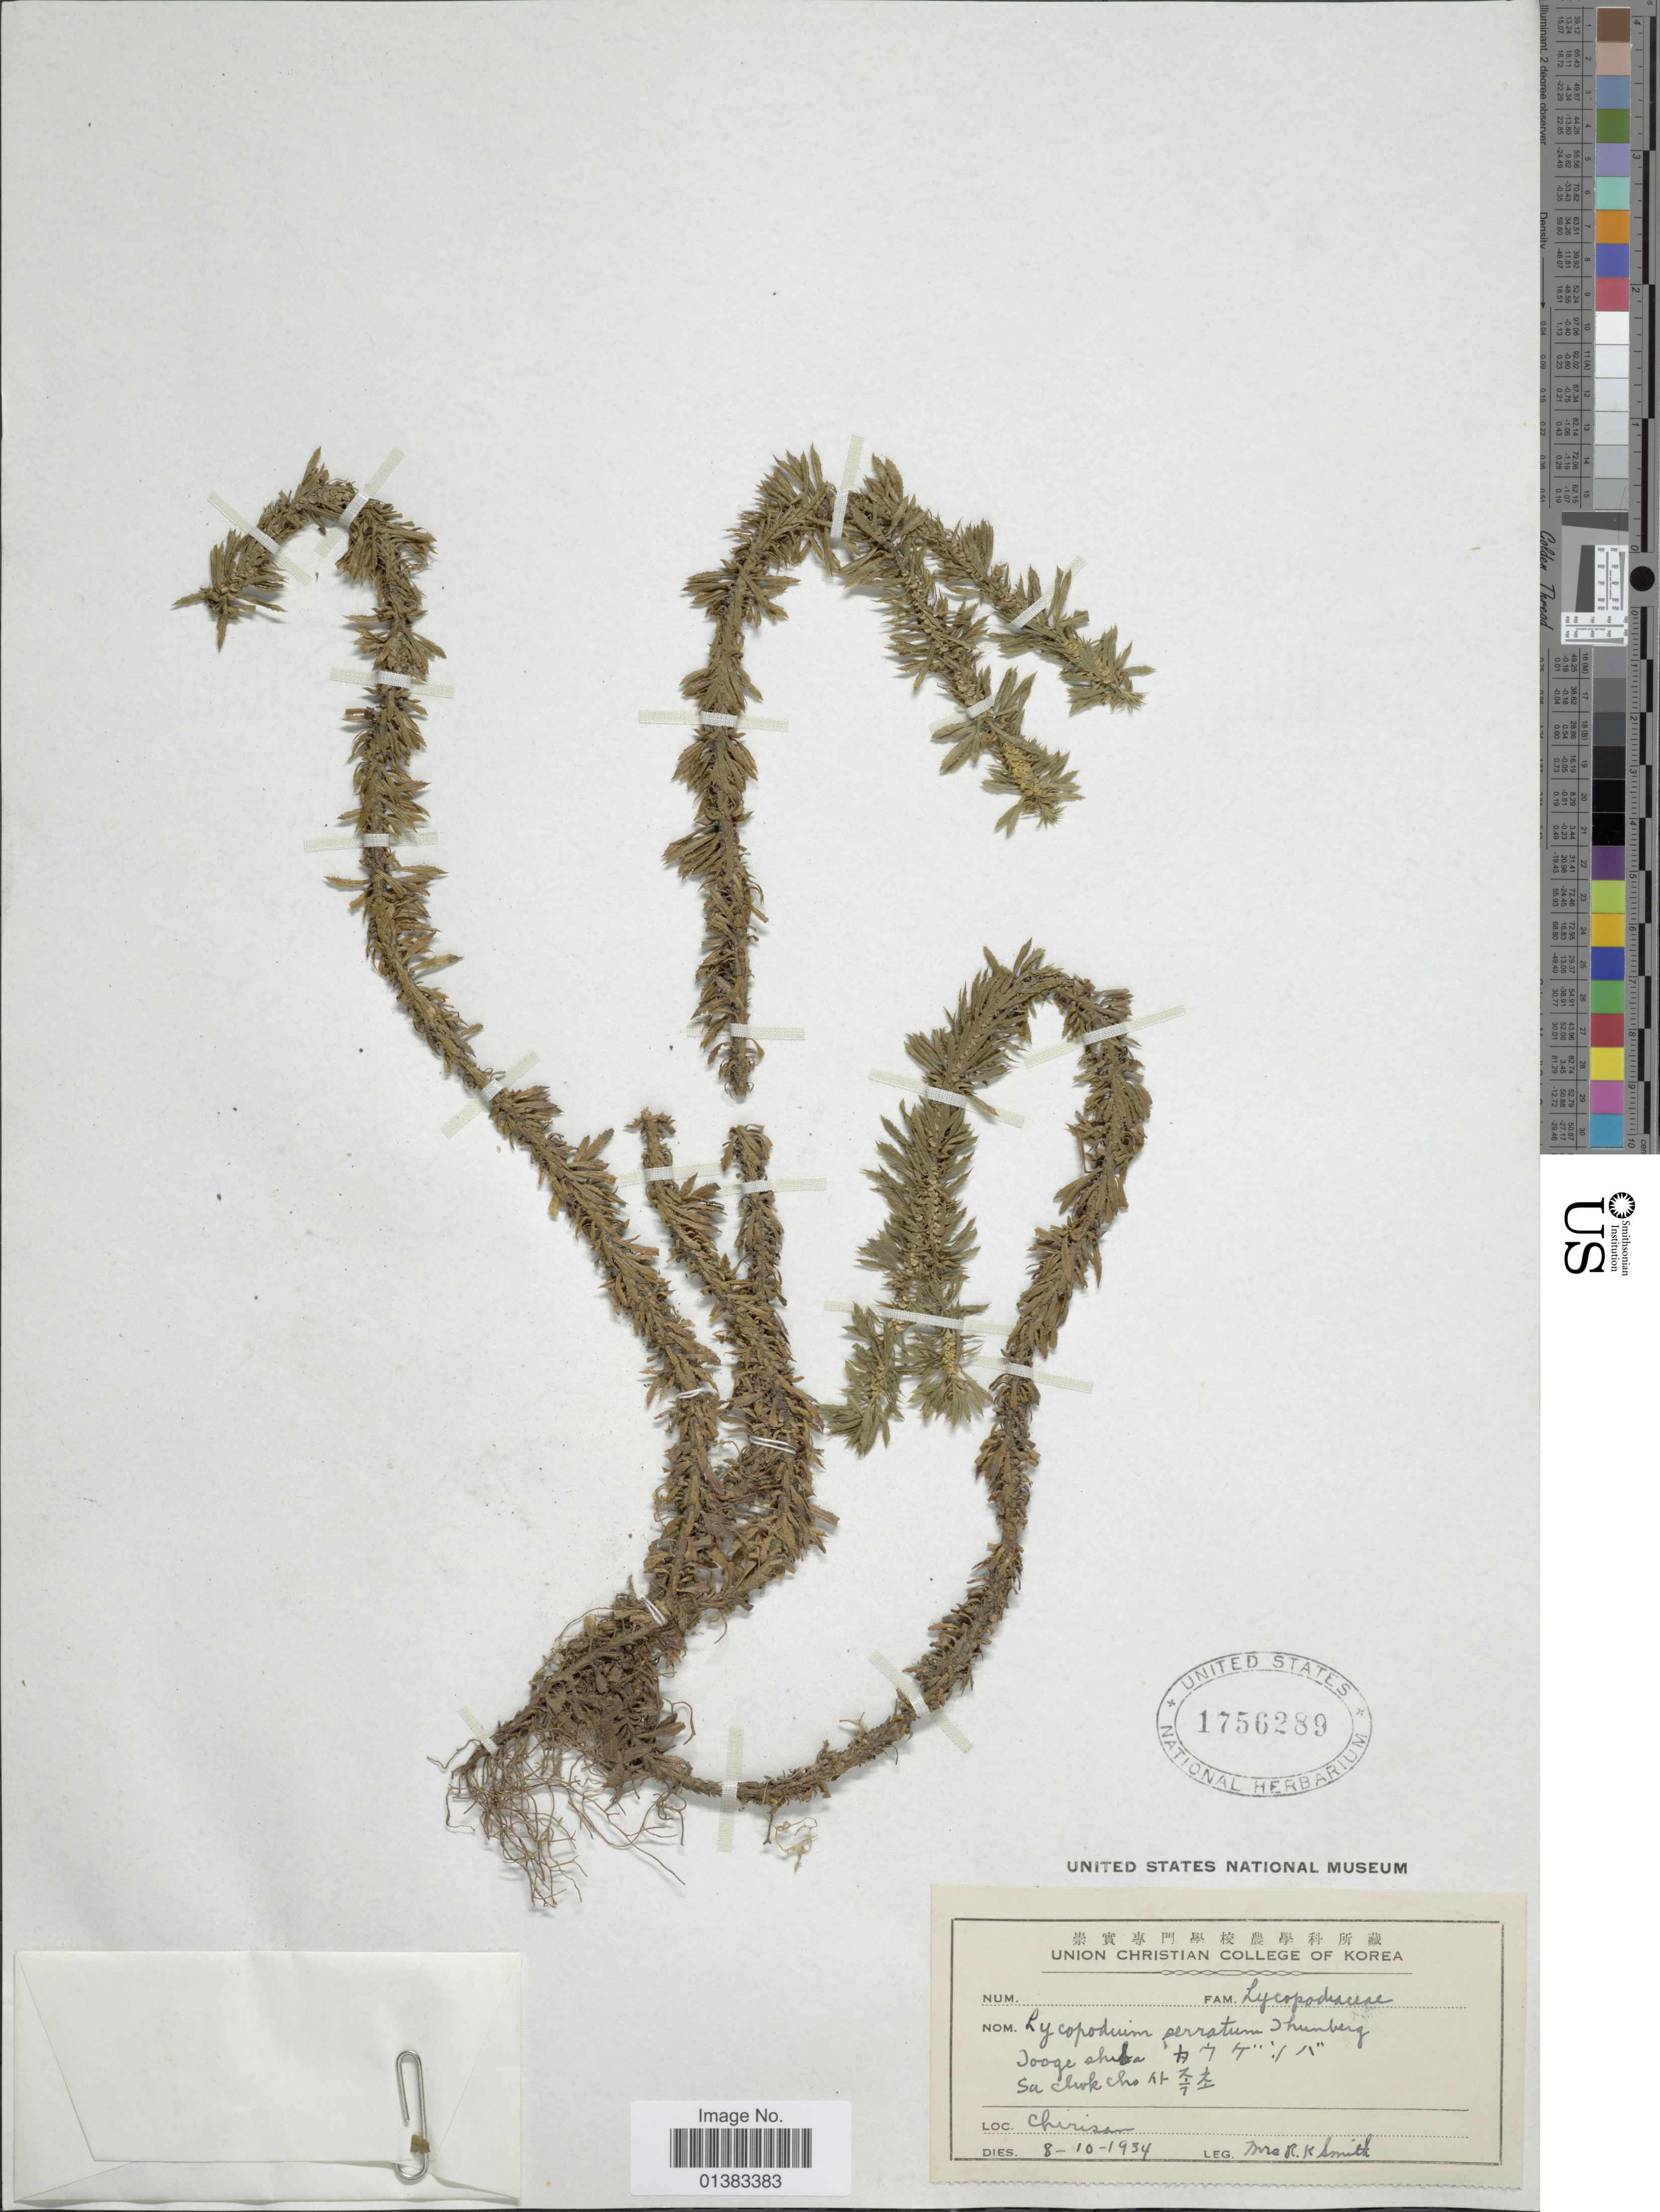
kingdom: Plantae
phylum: Tracheophyta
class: Lycopodiopsida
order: Lycopodiales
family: Lycopodiaceae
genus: Huperzia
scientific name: Huperzia serrata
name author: (Thunb.) Trevis.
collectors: Mrs. R. K. Smith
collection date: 1934-10-08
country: South Korea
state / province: South Gyeongsang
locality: Jooge shiba, Sa chok cho, Chirisan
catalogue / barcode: US 1756289